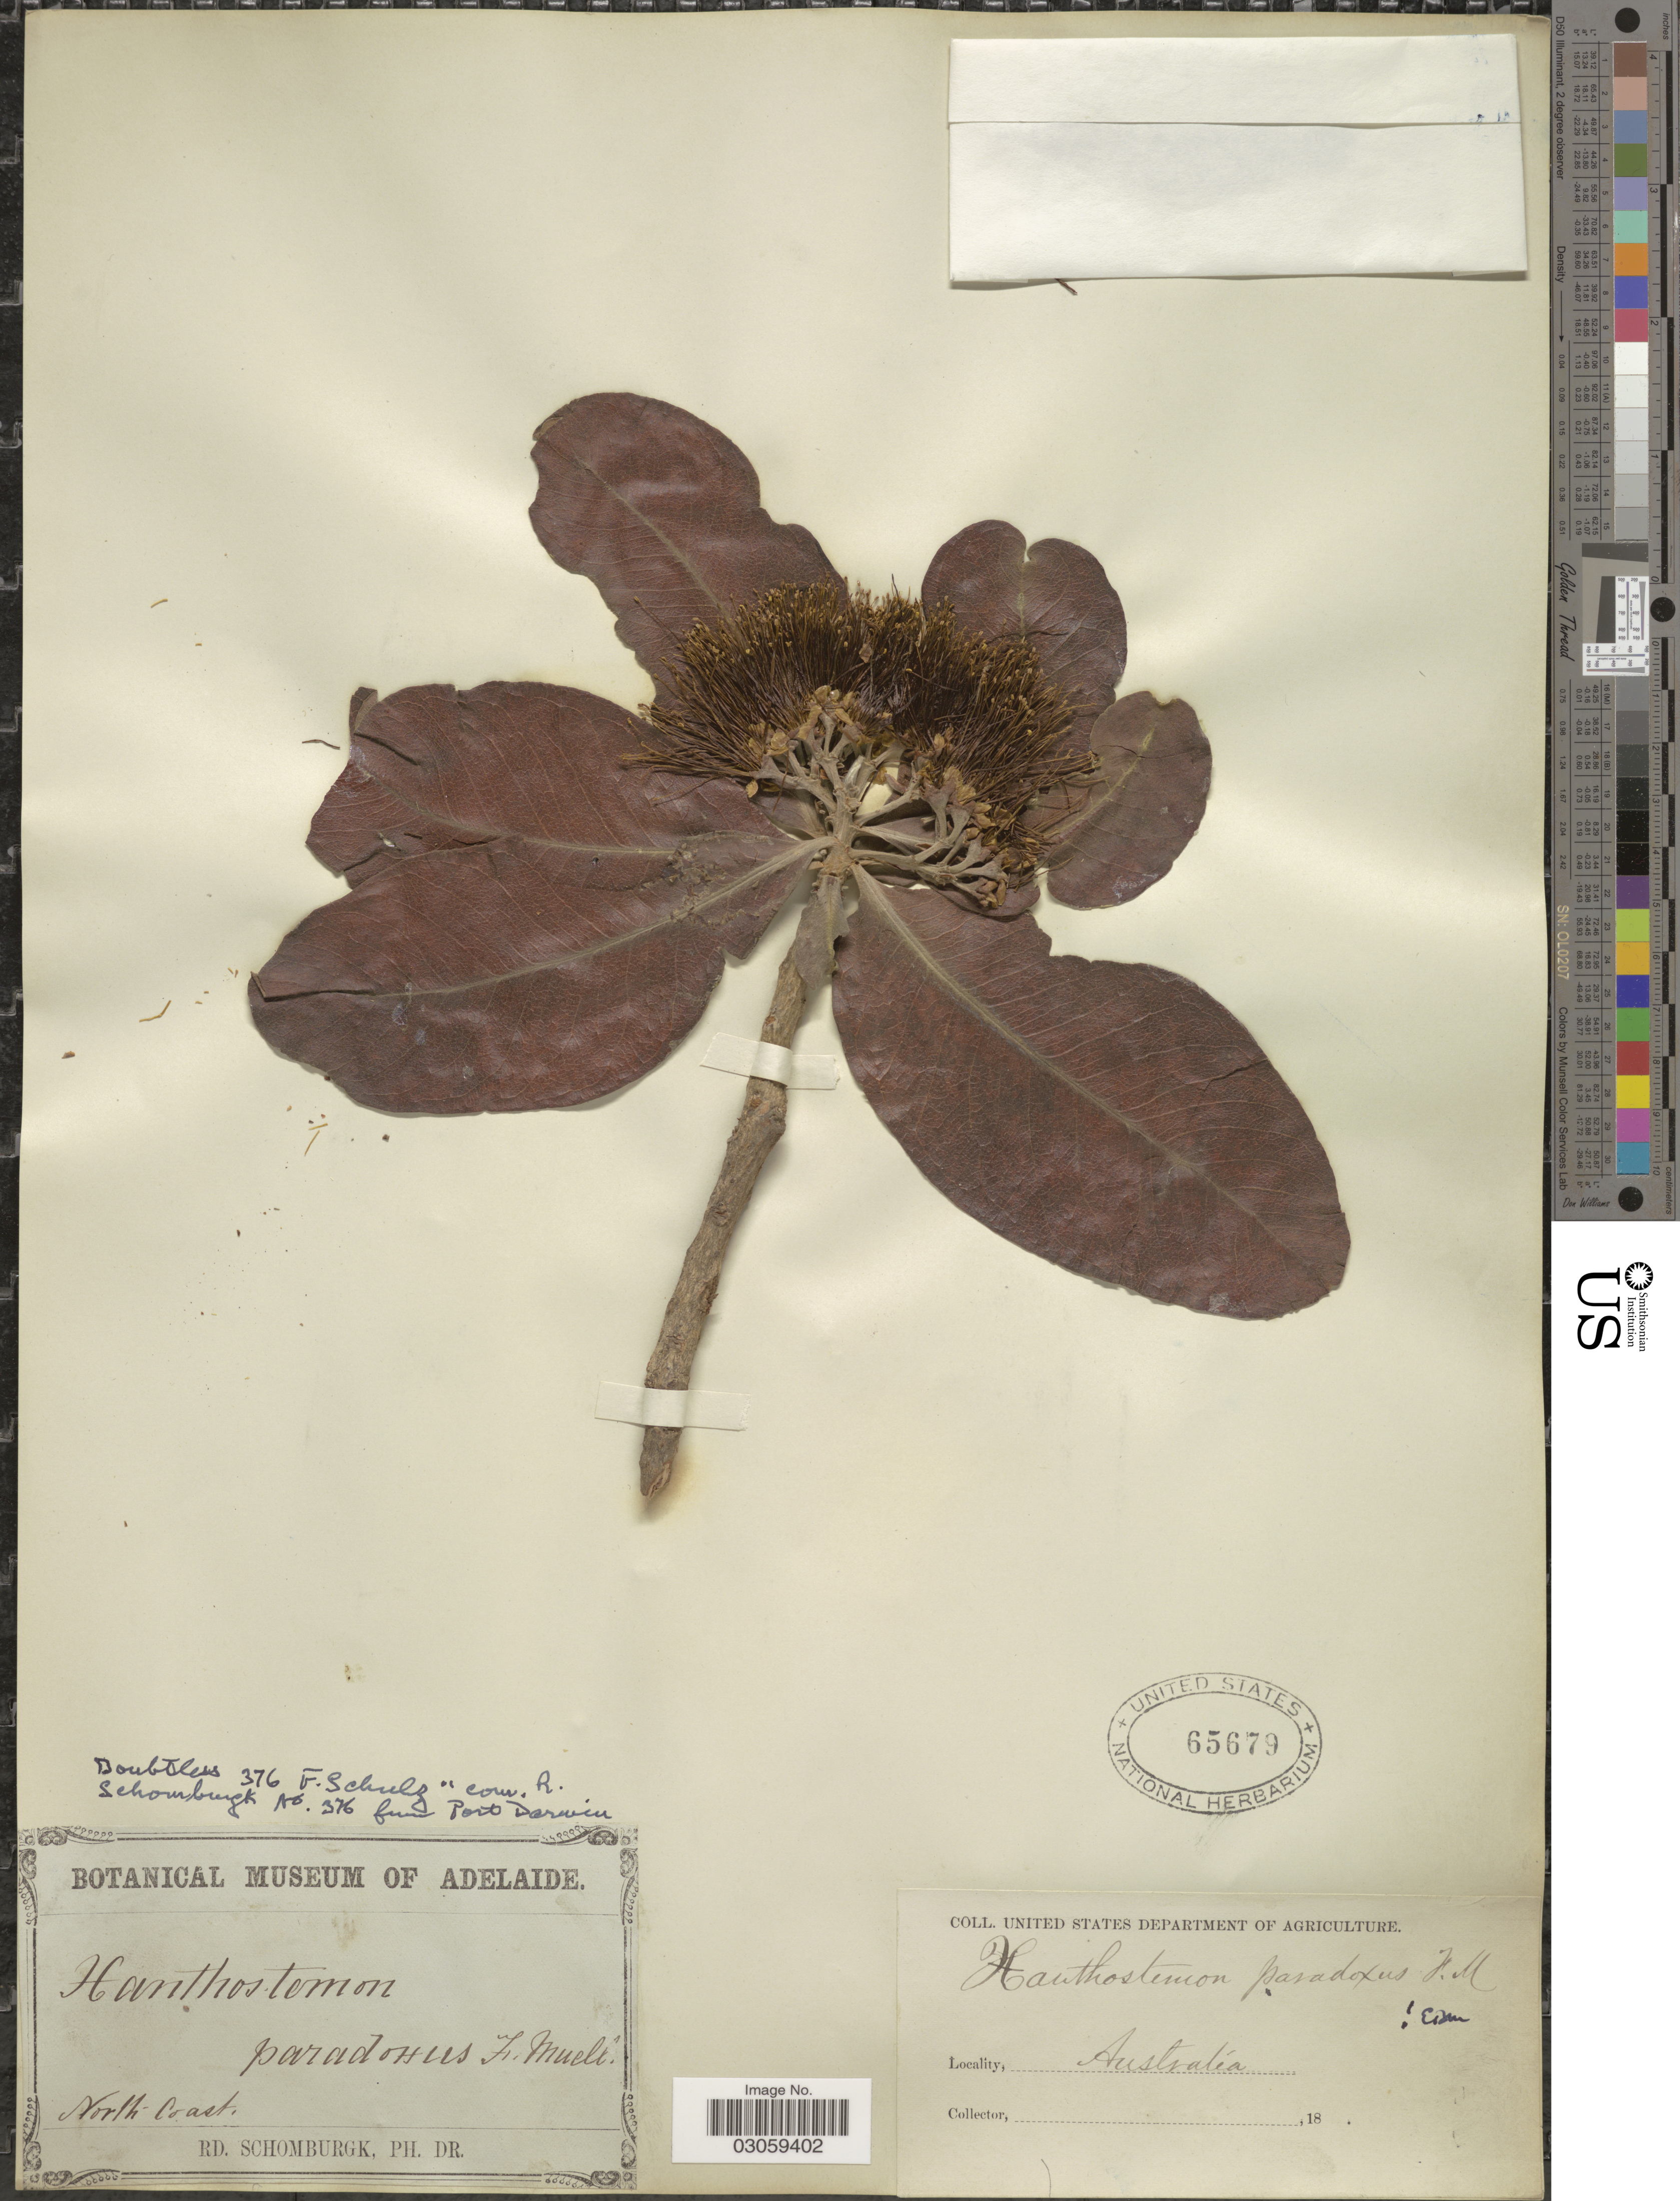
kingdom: Plantae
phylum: Tracheophyta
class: Magnoliopsida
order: Myrtales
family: Myrtaceae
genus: Xanthostemon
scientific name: Xanthostemon paradoxus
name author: F. Muell.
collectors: M. R. Schomburgk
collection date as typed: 18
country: Australia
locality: North Coast.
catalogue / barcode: US 65679